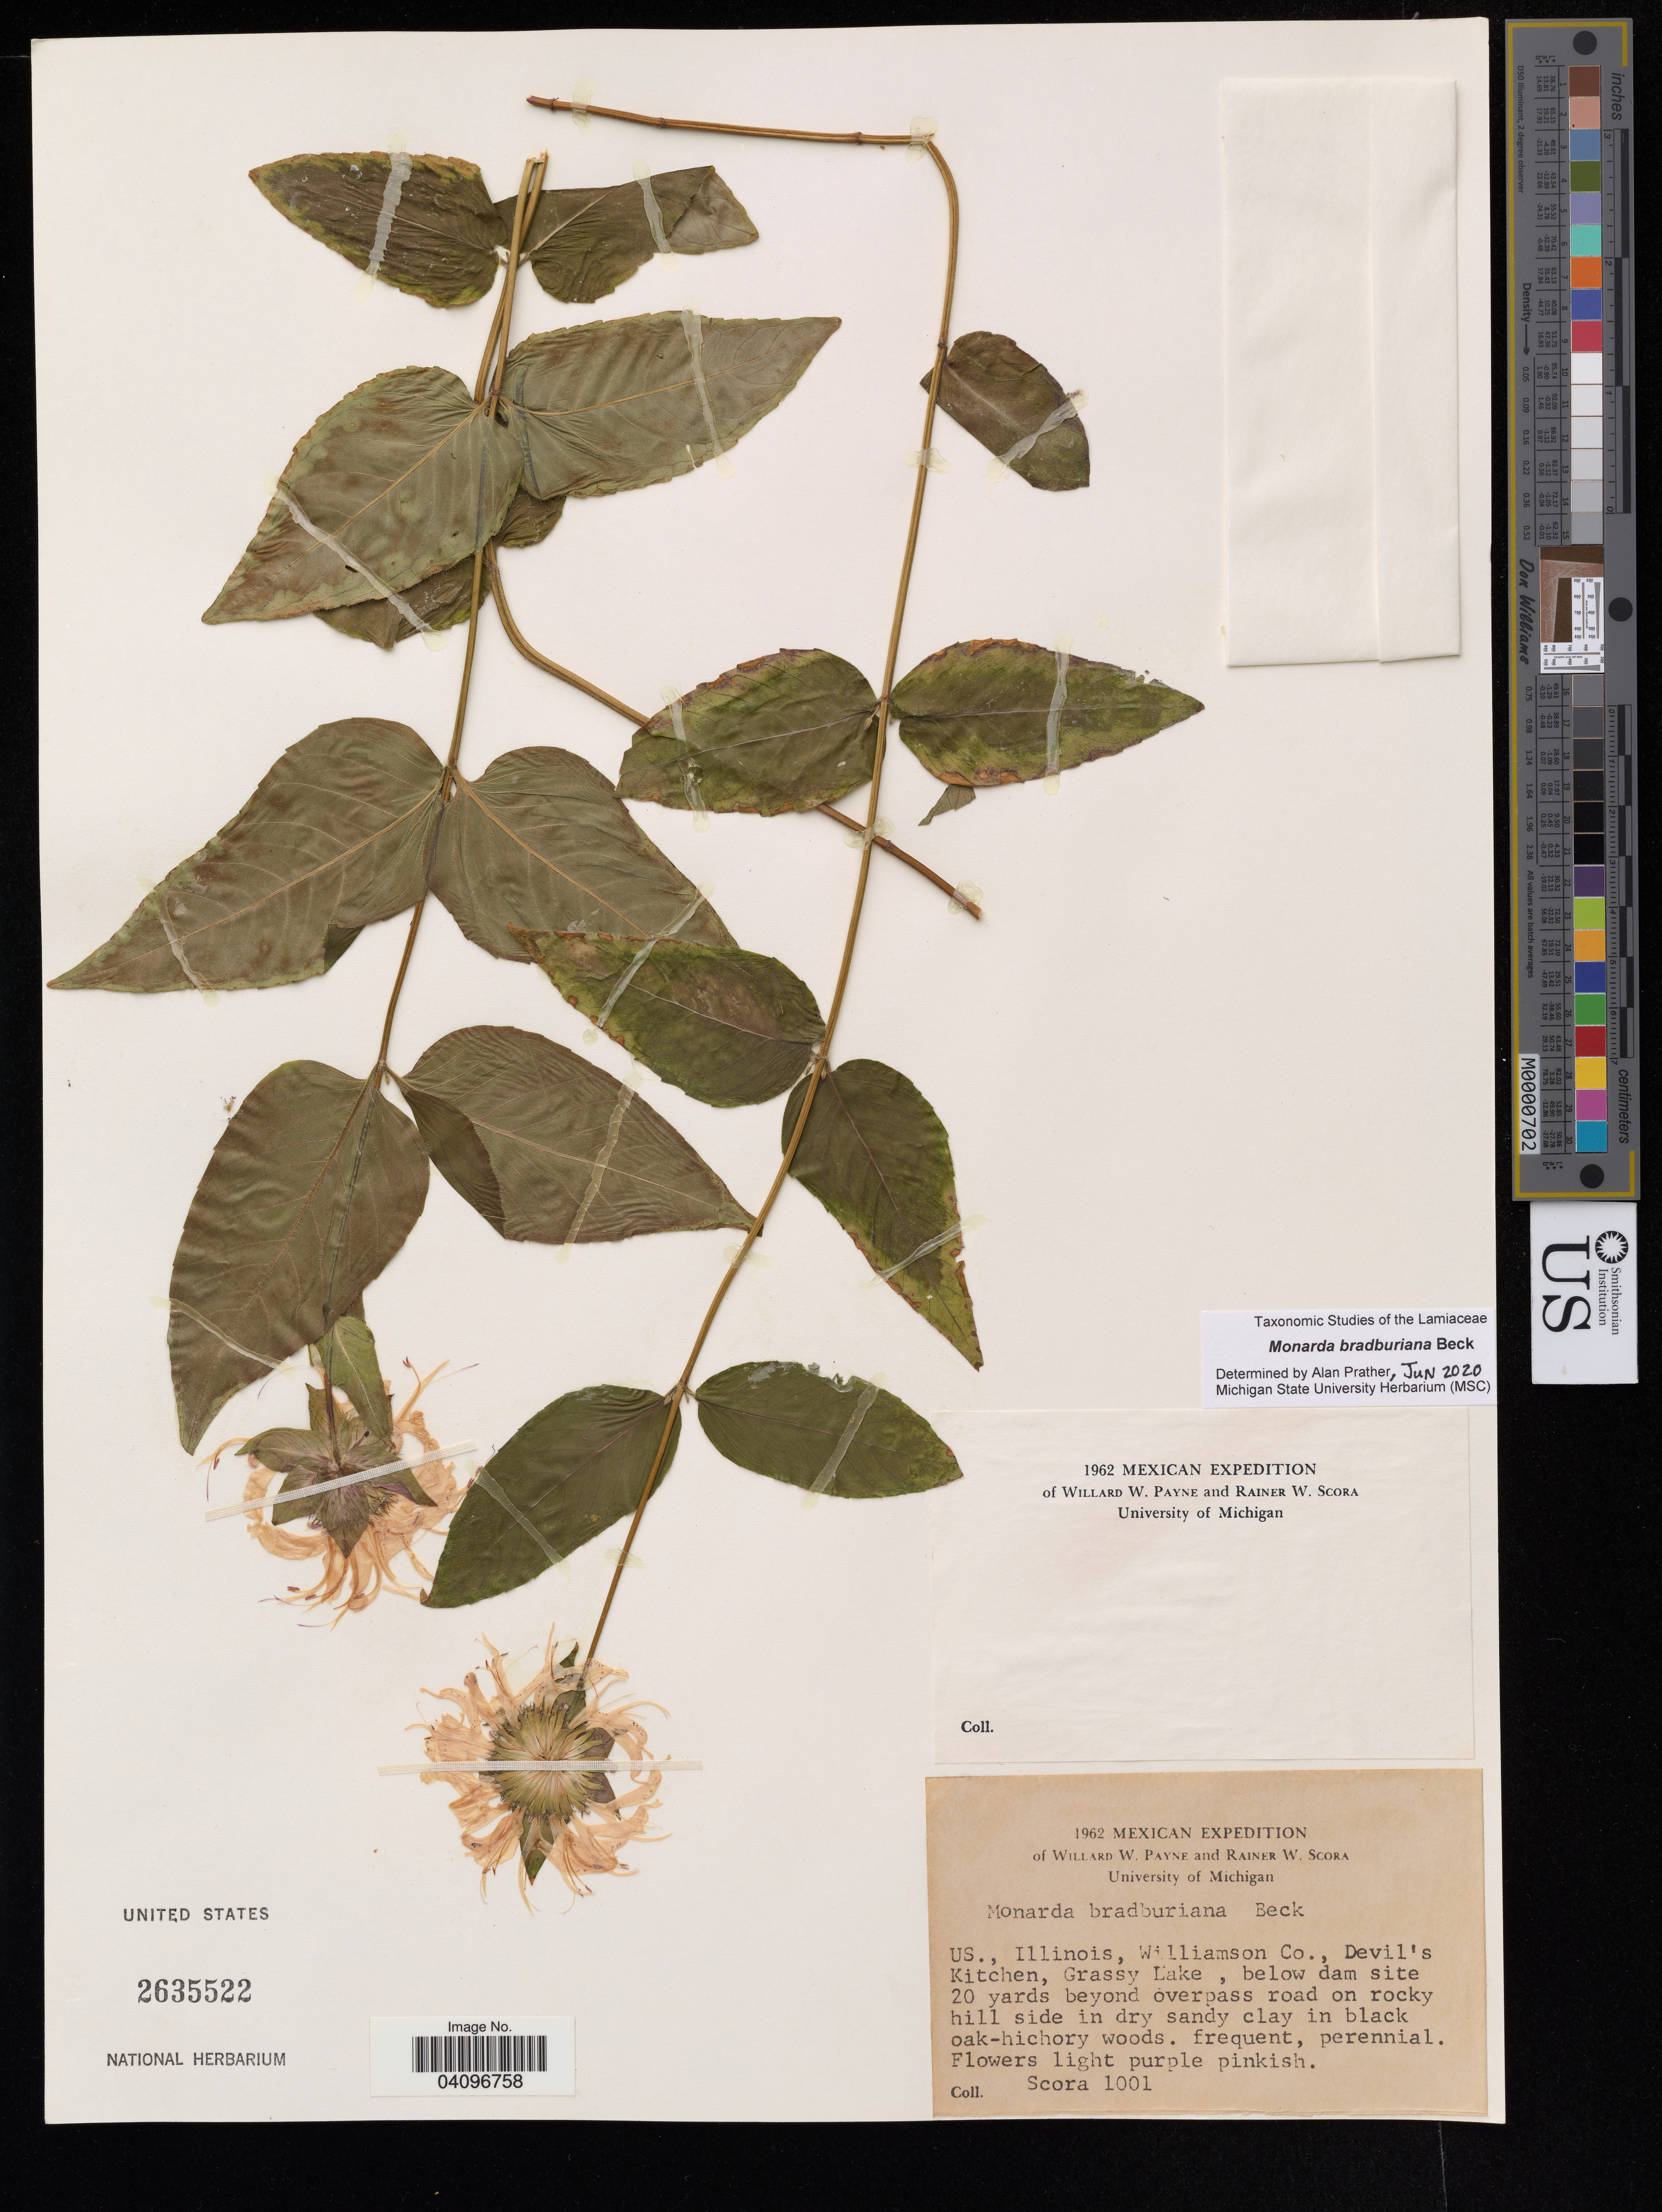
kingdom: Plantae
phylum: Tracheophyta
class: Magnoliopsida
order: Lamiales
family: Lamiaceae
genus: Monarda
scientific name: Monarda bradburiana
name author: L.C. Beck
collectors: Scora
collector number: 1001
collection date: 1962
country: United States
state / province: Illinois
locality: US., Illinois, Williamson Co., Devil's Kitchen, Grassy Lake.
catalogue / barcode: US 2635522